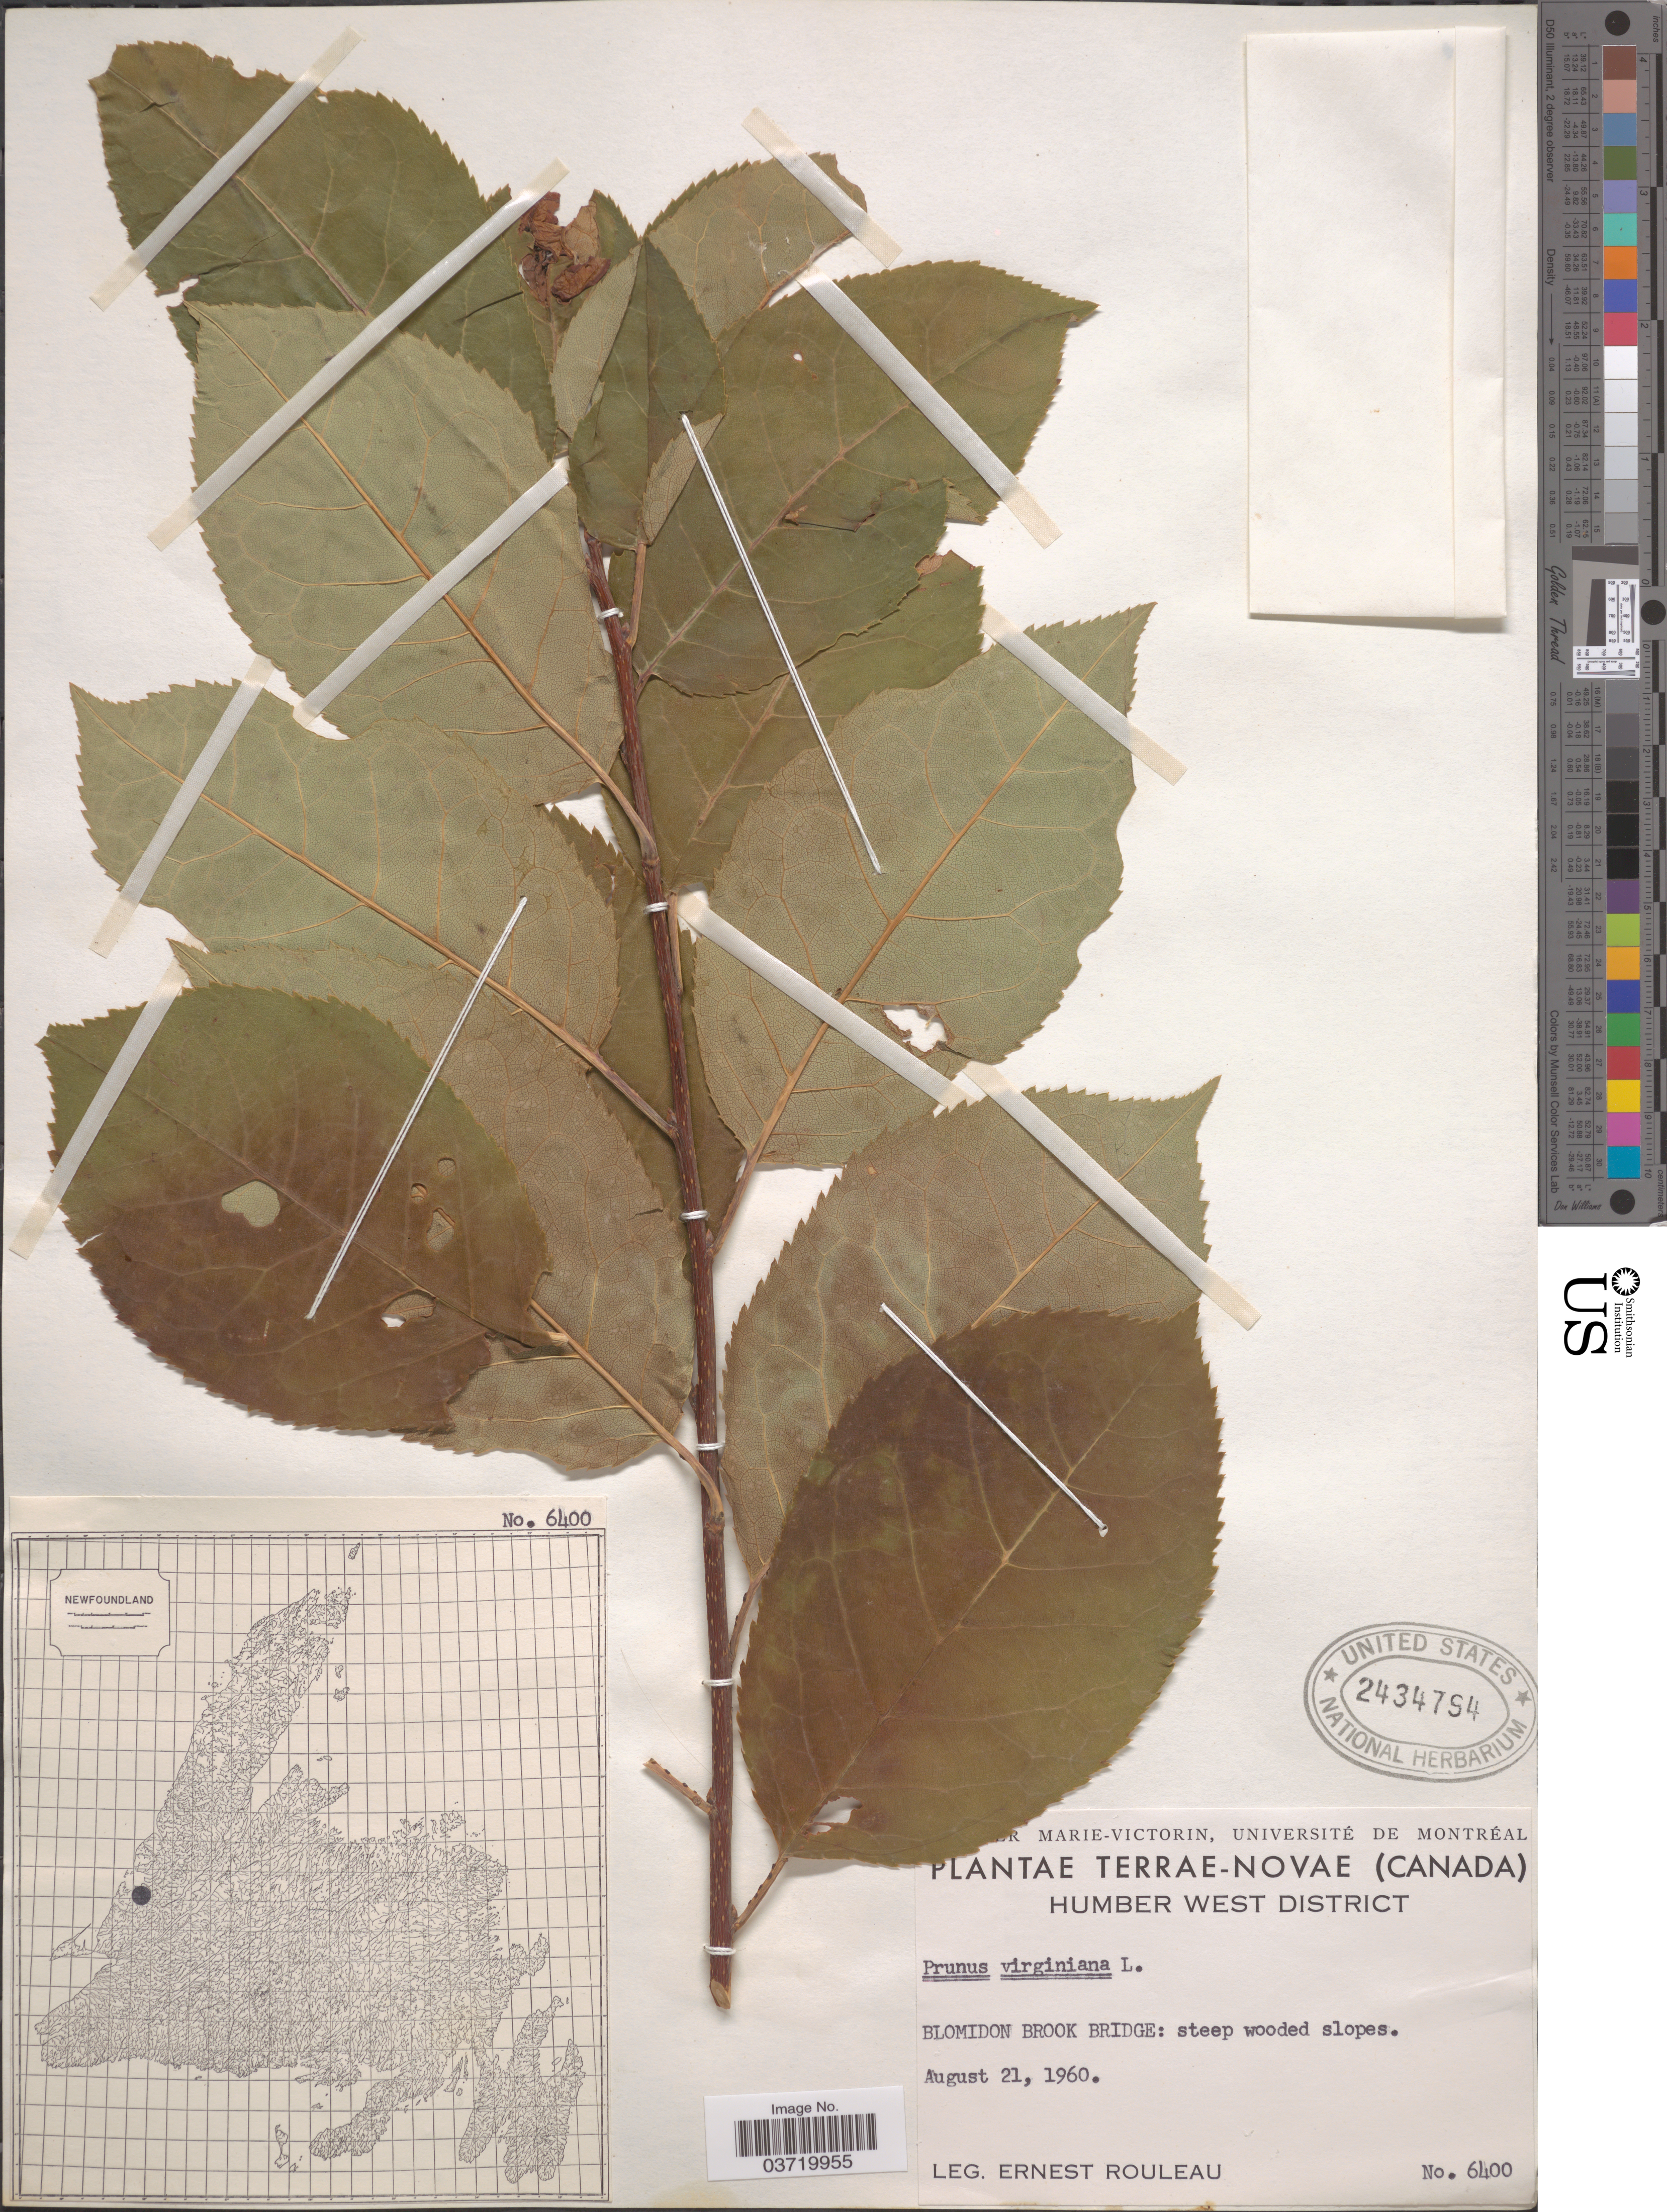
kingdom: Plantae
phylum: Tracheophyta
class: Magnoliopsida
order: Rosales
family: Rosaceae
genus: Prunus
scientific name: Prunus virginiana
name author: L.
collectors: E. Rouleau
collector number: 6400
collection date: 1960-08-21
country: Canada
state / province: Newfoundland and Labrador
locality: Terrae-Novae. Humber West District. Blomidon Brook Bridge: steep wooded slopes.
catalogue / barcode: US 2434794